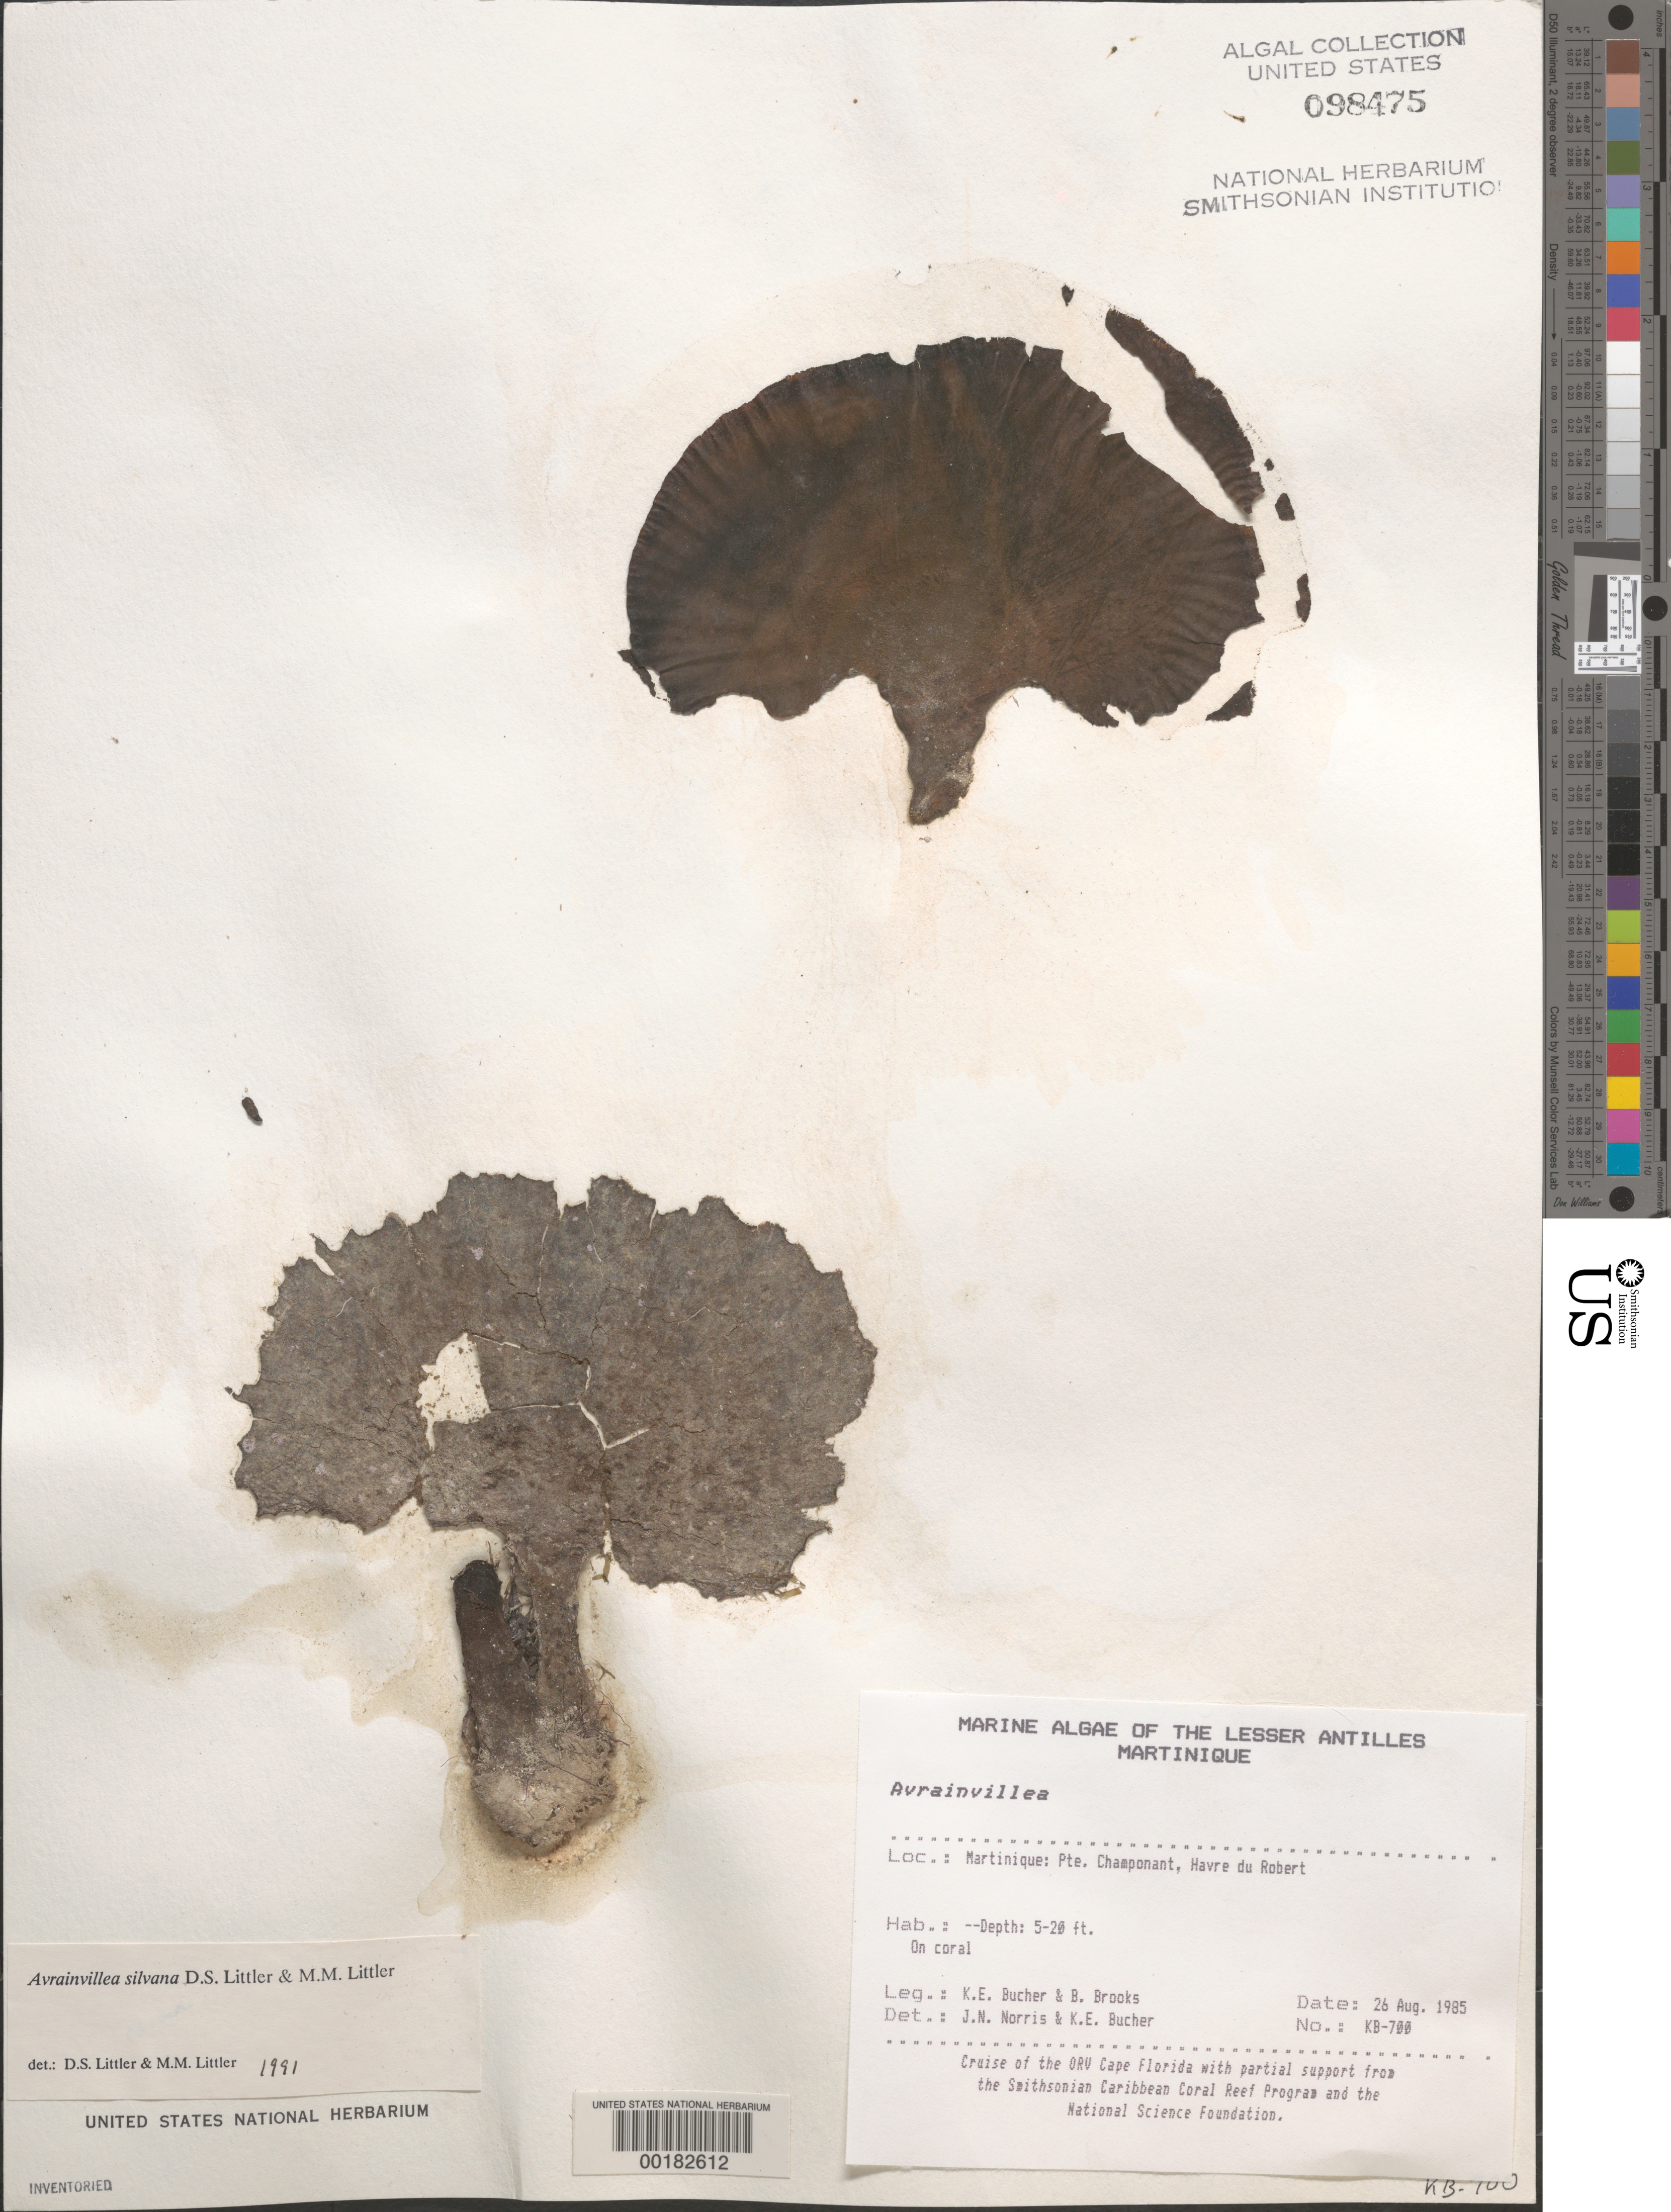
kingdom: Plantae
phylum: Chlorophyta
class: Ulvophyceae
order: Bryopsidales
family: Dichotomosiphonaceae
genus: Avrainvillea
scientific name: Avrainvillea silvana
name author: D.S. Littler & Littler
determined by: Littler, D. S.; Littler, M. M.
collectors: K. E. Bucher & B. Brooks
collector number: Kb-700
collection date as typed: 26 Aug 1985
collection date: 1985-08-26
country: Martinique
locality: Pointe Champonant, Havre du Robert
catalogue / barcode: US 98475